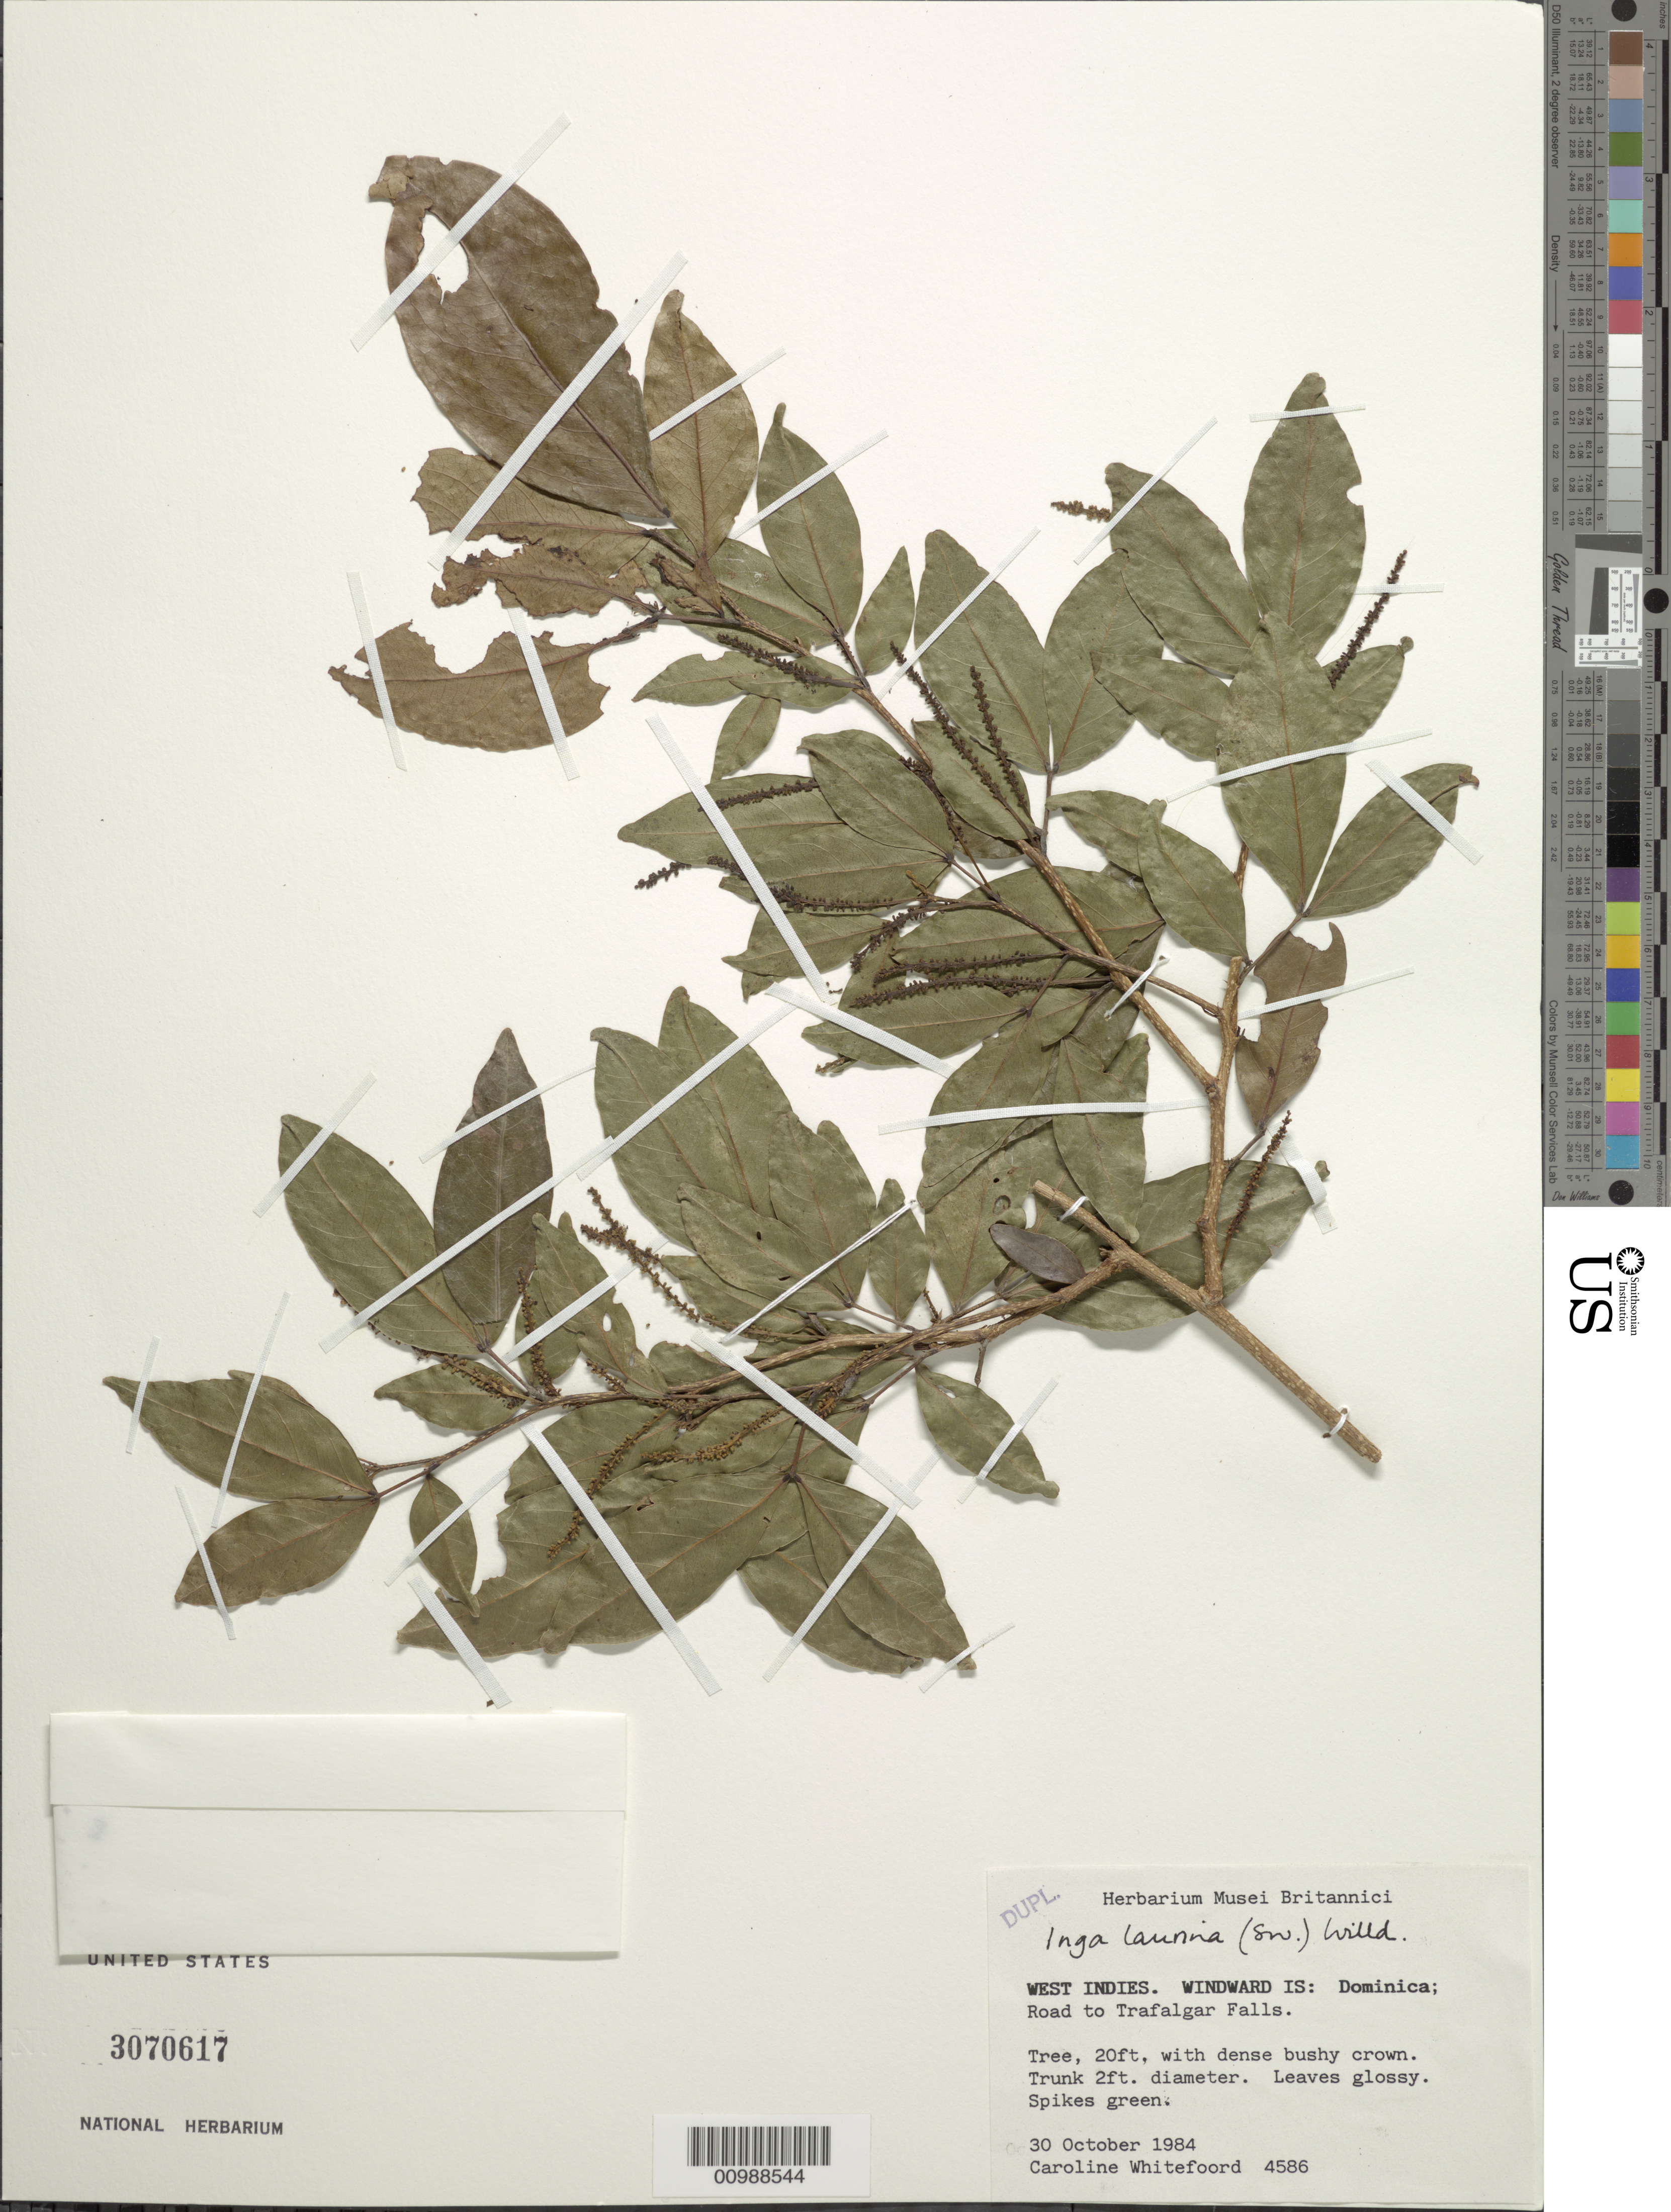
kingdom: Plantae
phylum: Tracheophyta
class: Magnoliopsida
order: Fabales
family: Fabaceae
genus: Inga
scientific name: Inga laurina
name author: (Sw.) Willd.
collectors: C. Whitefoord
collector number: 4586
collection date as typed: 30 Oct 1984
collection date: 1984-10-30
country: Dominica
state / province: St. George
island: Dominica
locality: Windward Island: Dominica; Road to Trafalgar Falls.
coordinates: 0 N, 0 E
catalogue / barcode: US 3070617